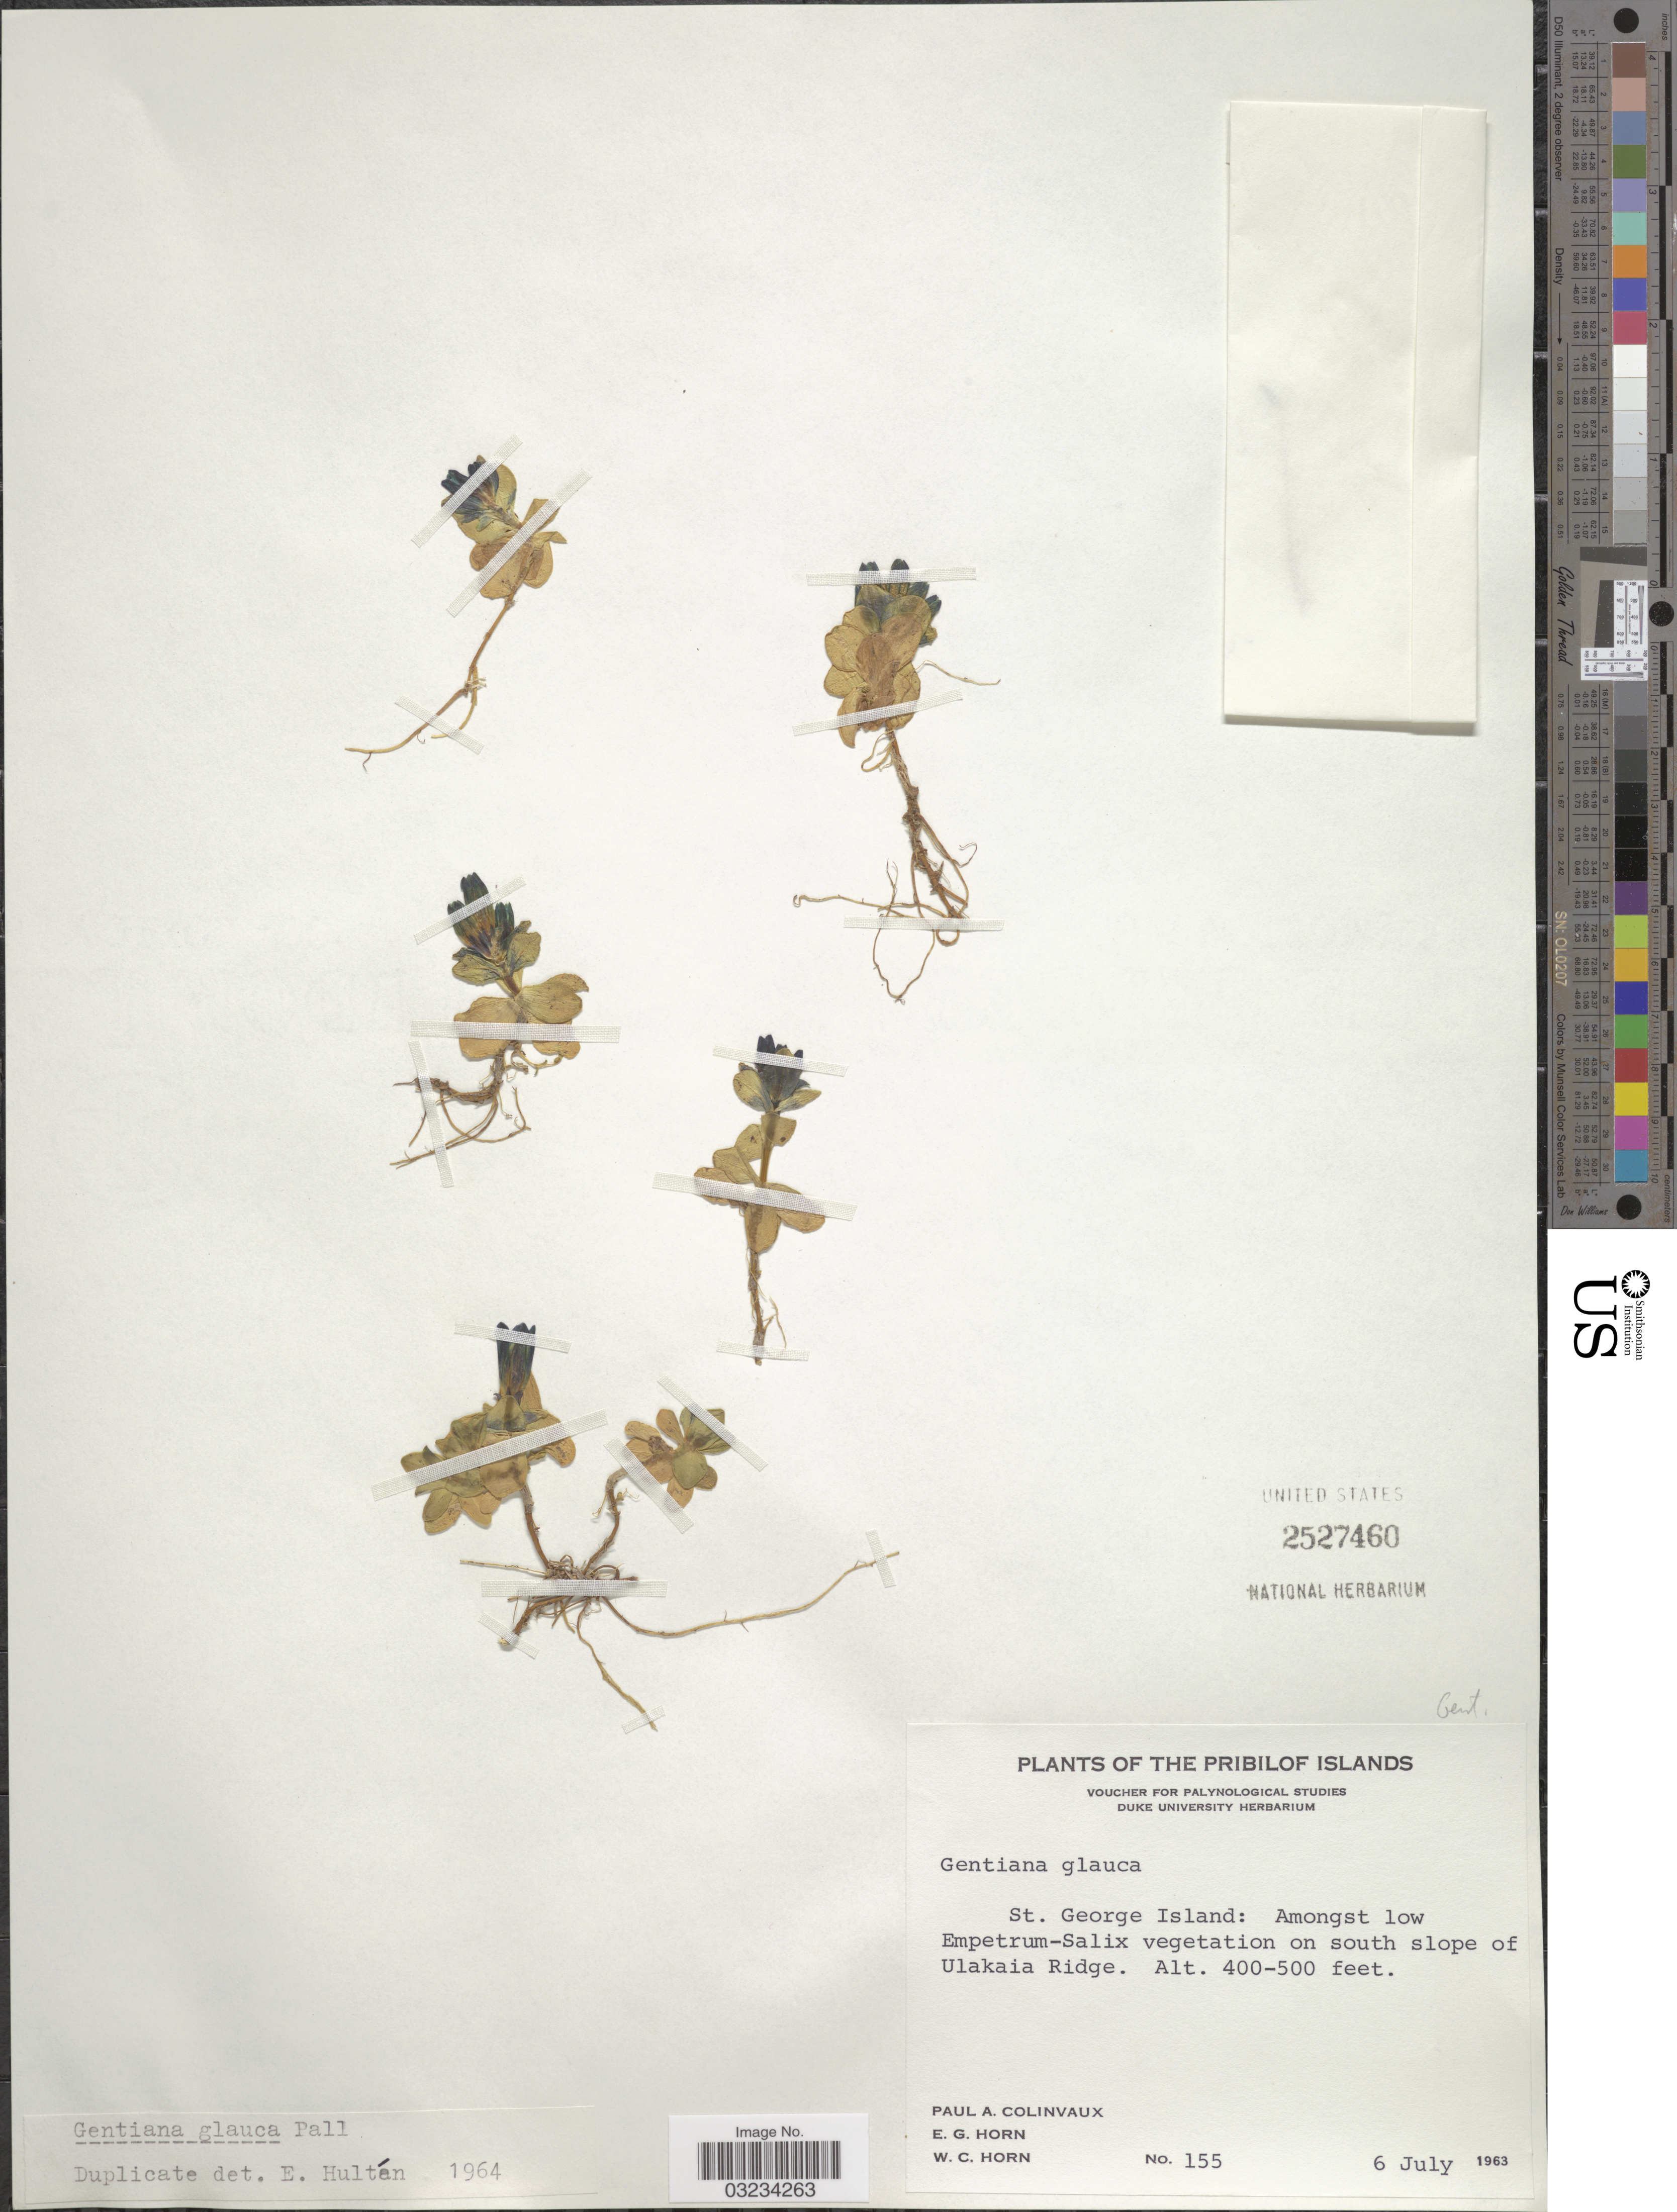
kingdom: Plantae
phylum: Tracheophyta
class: Magnoliopsida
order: Gentianales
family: Gentianaceae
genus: Gentiana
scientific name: Gentiana glauca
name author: Pall.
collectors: P. Colinvaux, E. Horn & W. Horn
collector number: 155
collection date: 1963-07-06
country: United States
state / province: Alaska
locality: Pribilof Islands, St. George Island: Amongst low Empetrum-Salix vegetation on south slope of Ulakaia Ridge.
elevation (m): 122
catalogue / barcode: US 2527460